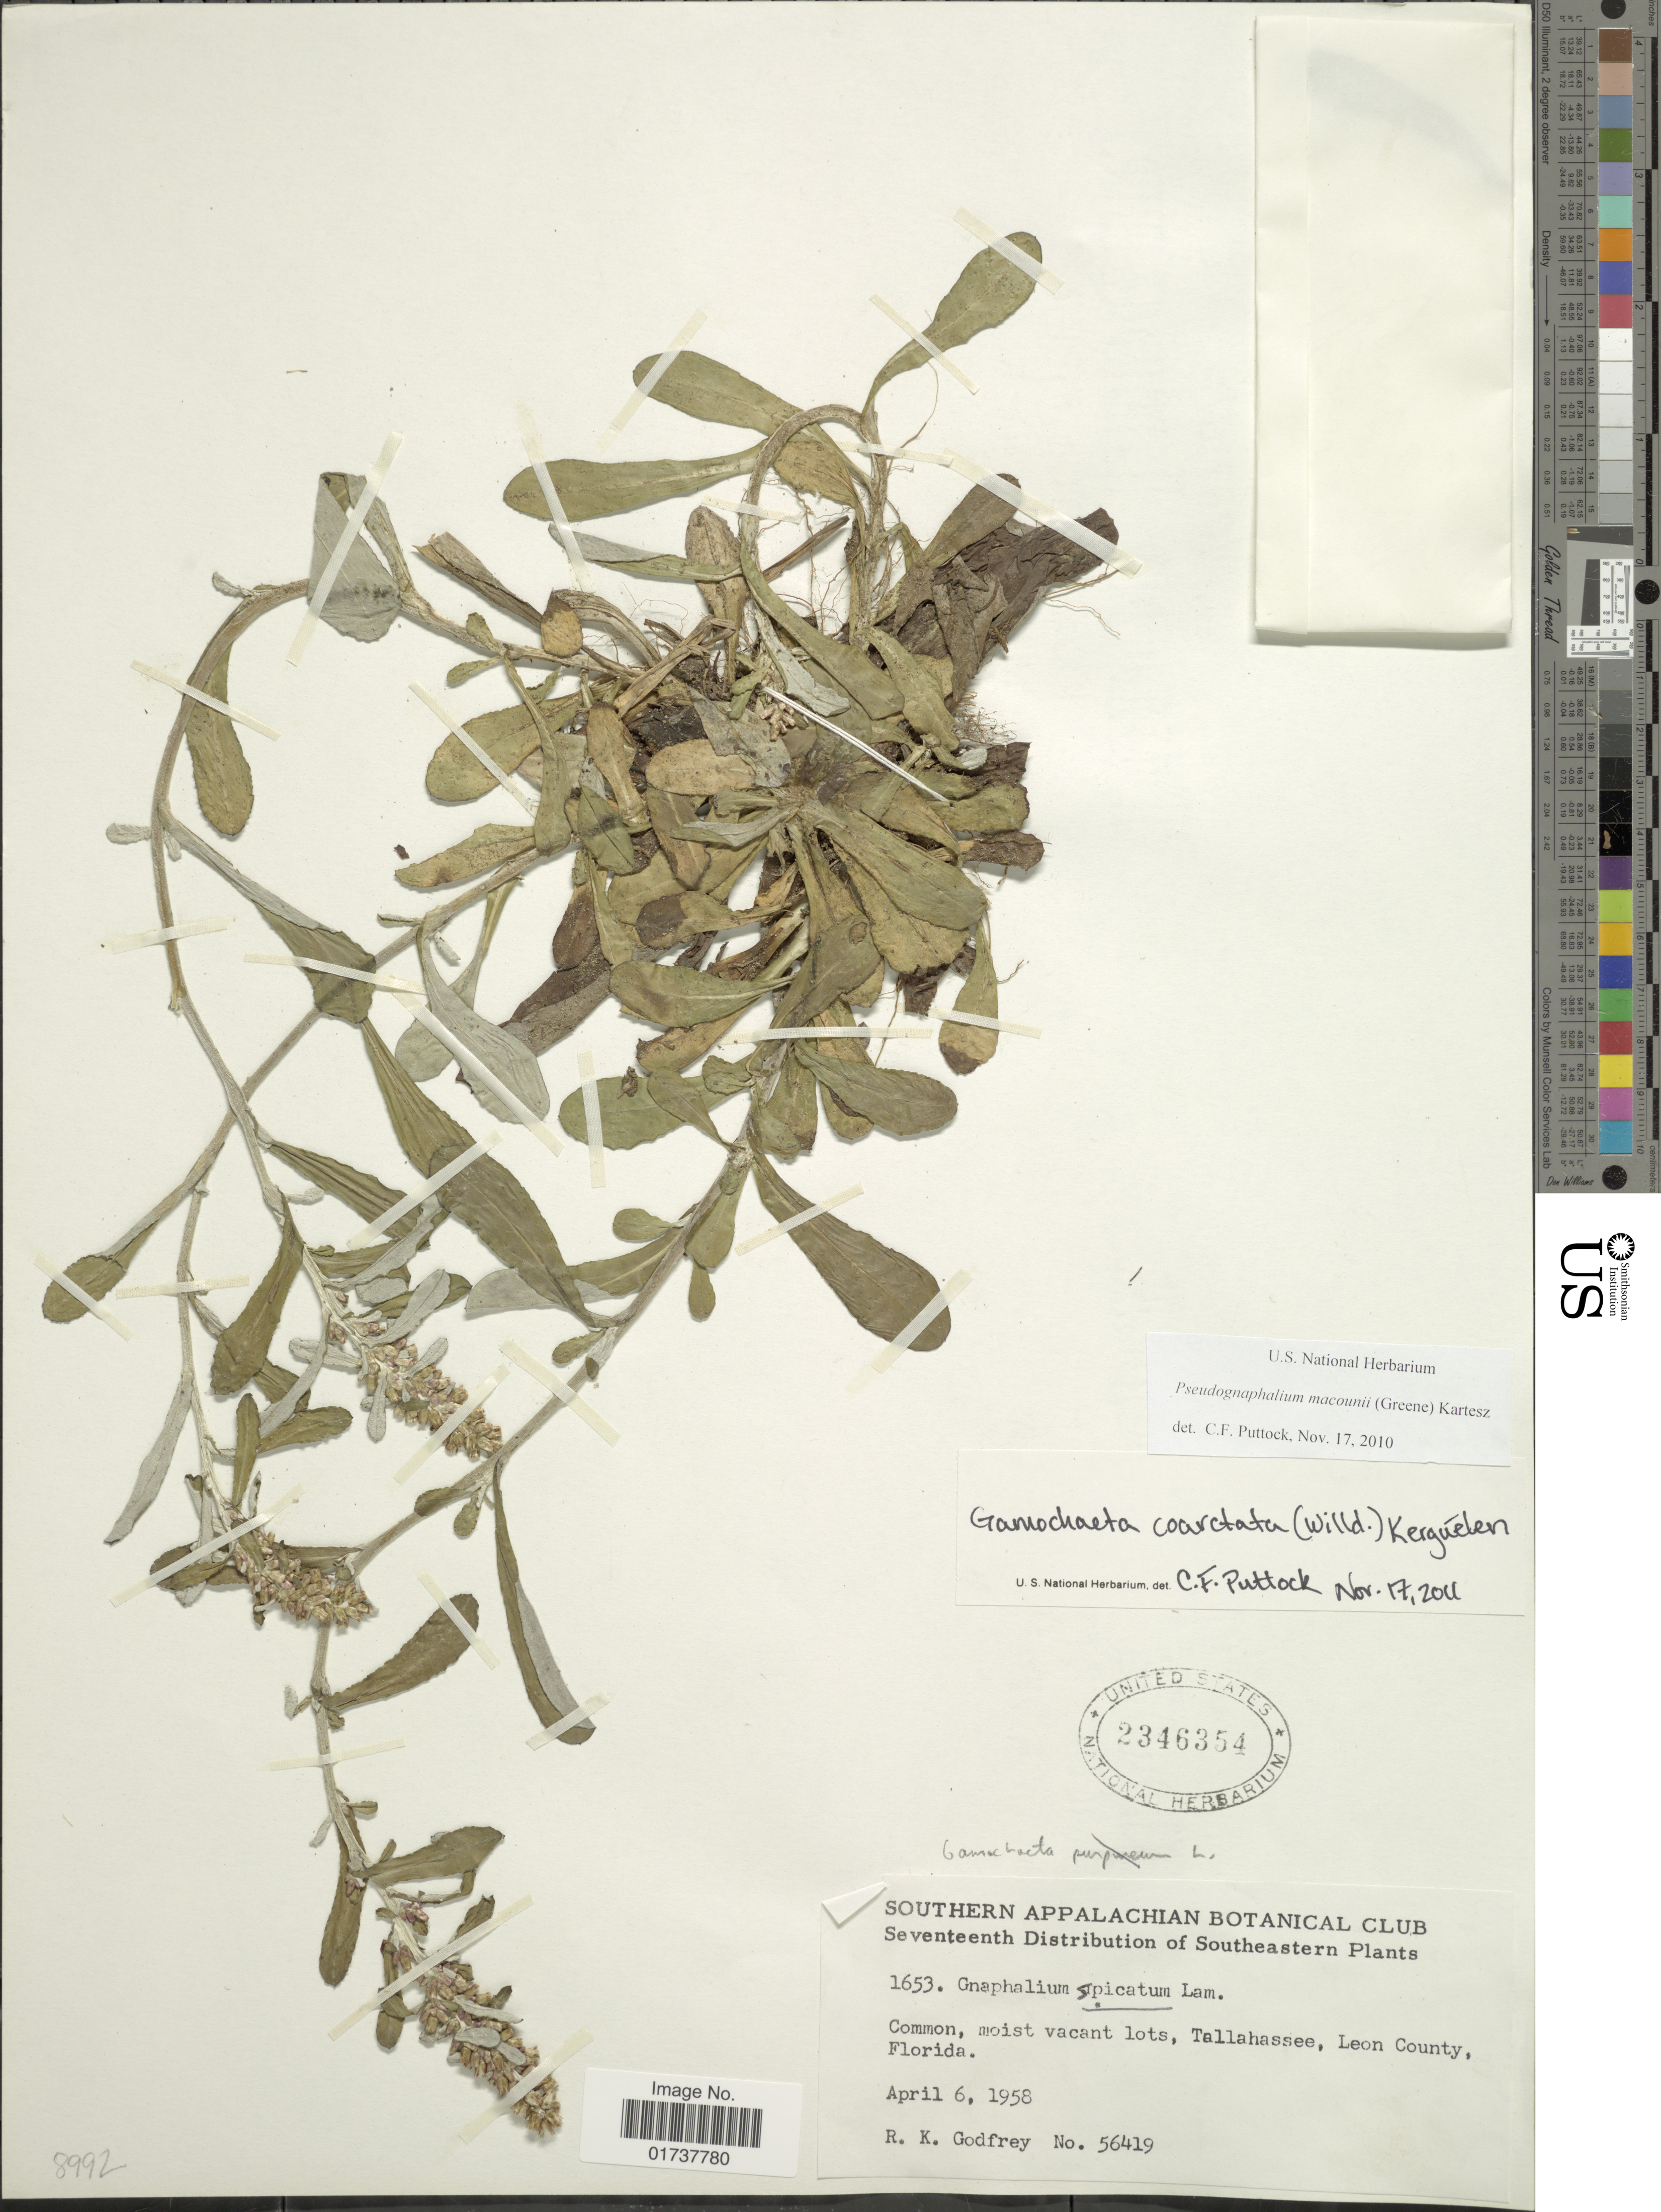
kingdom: Plantae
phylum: Tracheophyta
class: Magnoliopsida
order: Asterales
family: Asteraceae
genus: Gamochaeta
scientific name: Gamochaeta coarctata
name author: (Willd.) Kerguélen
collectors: R. K. Godfrey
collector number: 56419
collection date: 1958-04-06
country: United States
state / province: Florida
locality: Southeastern, Tallahassee, Leon County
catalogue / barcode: US 2346354